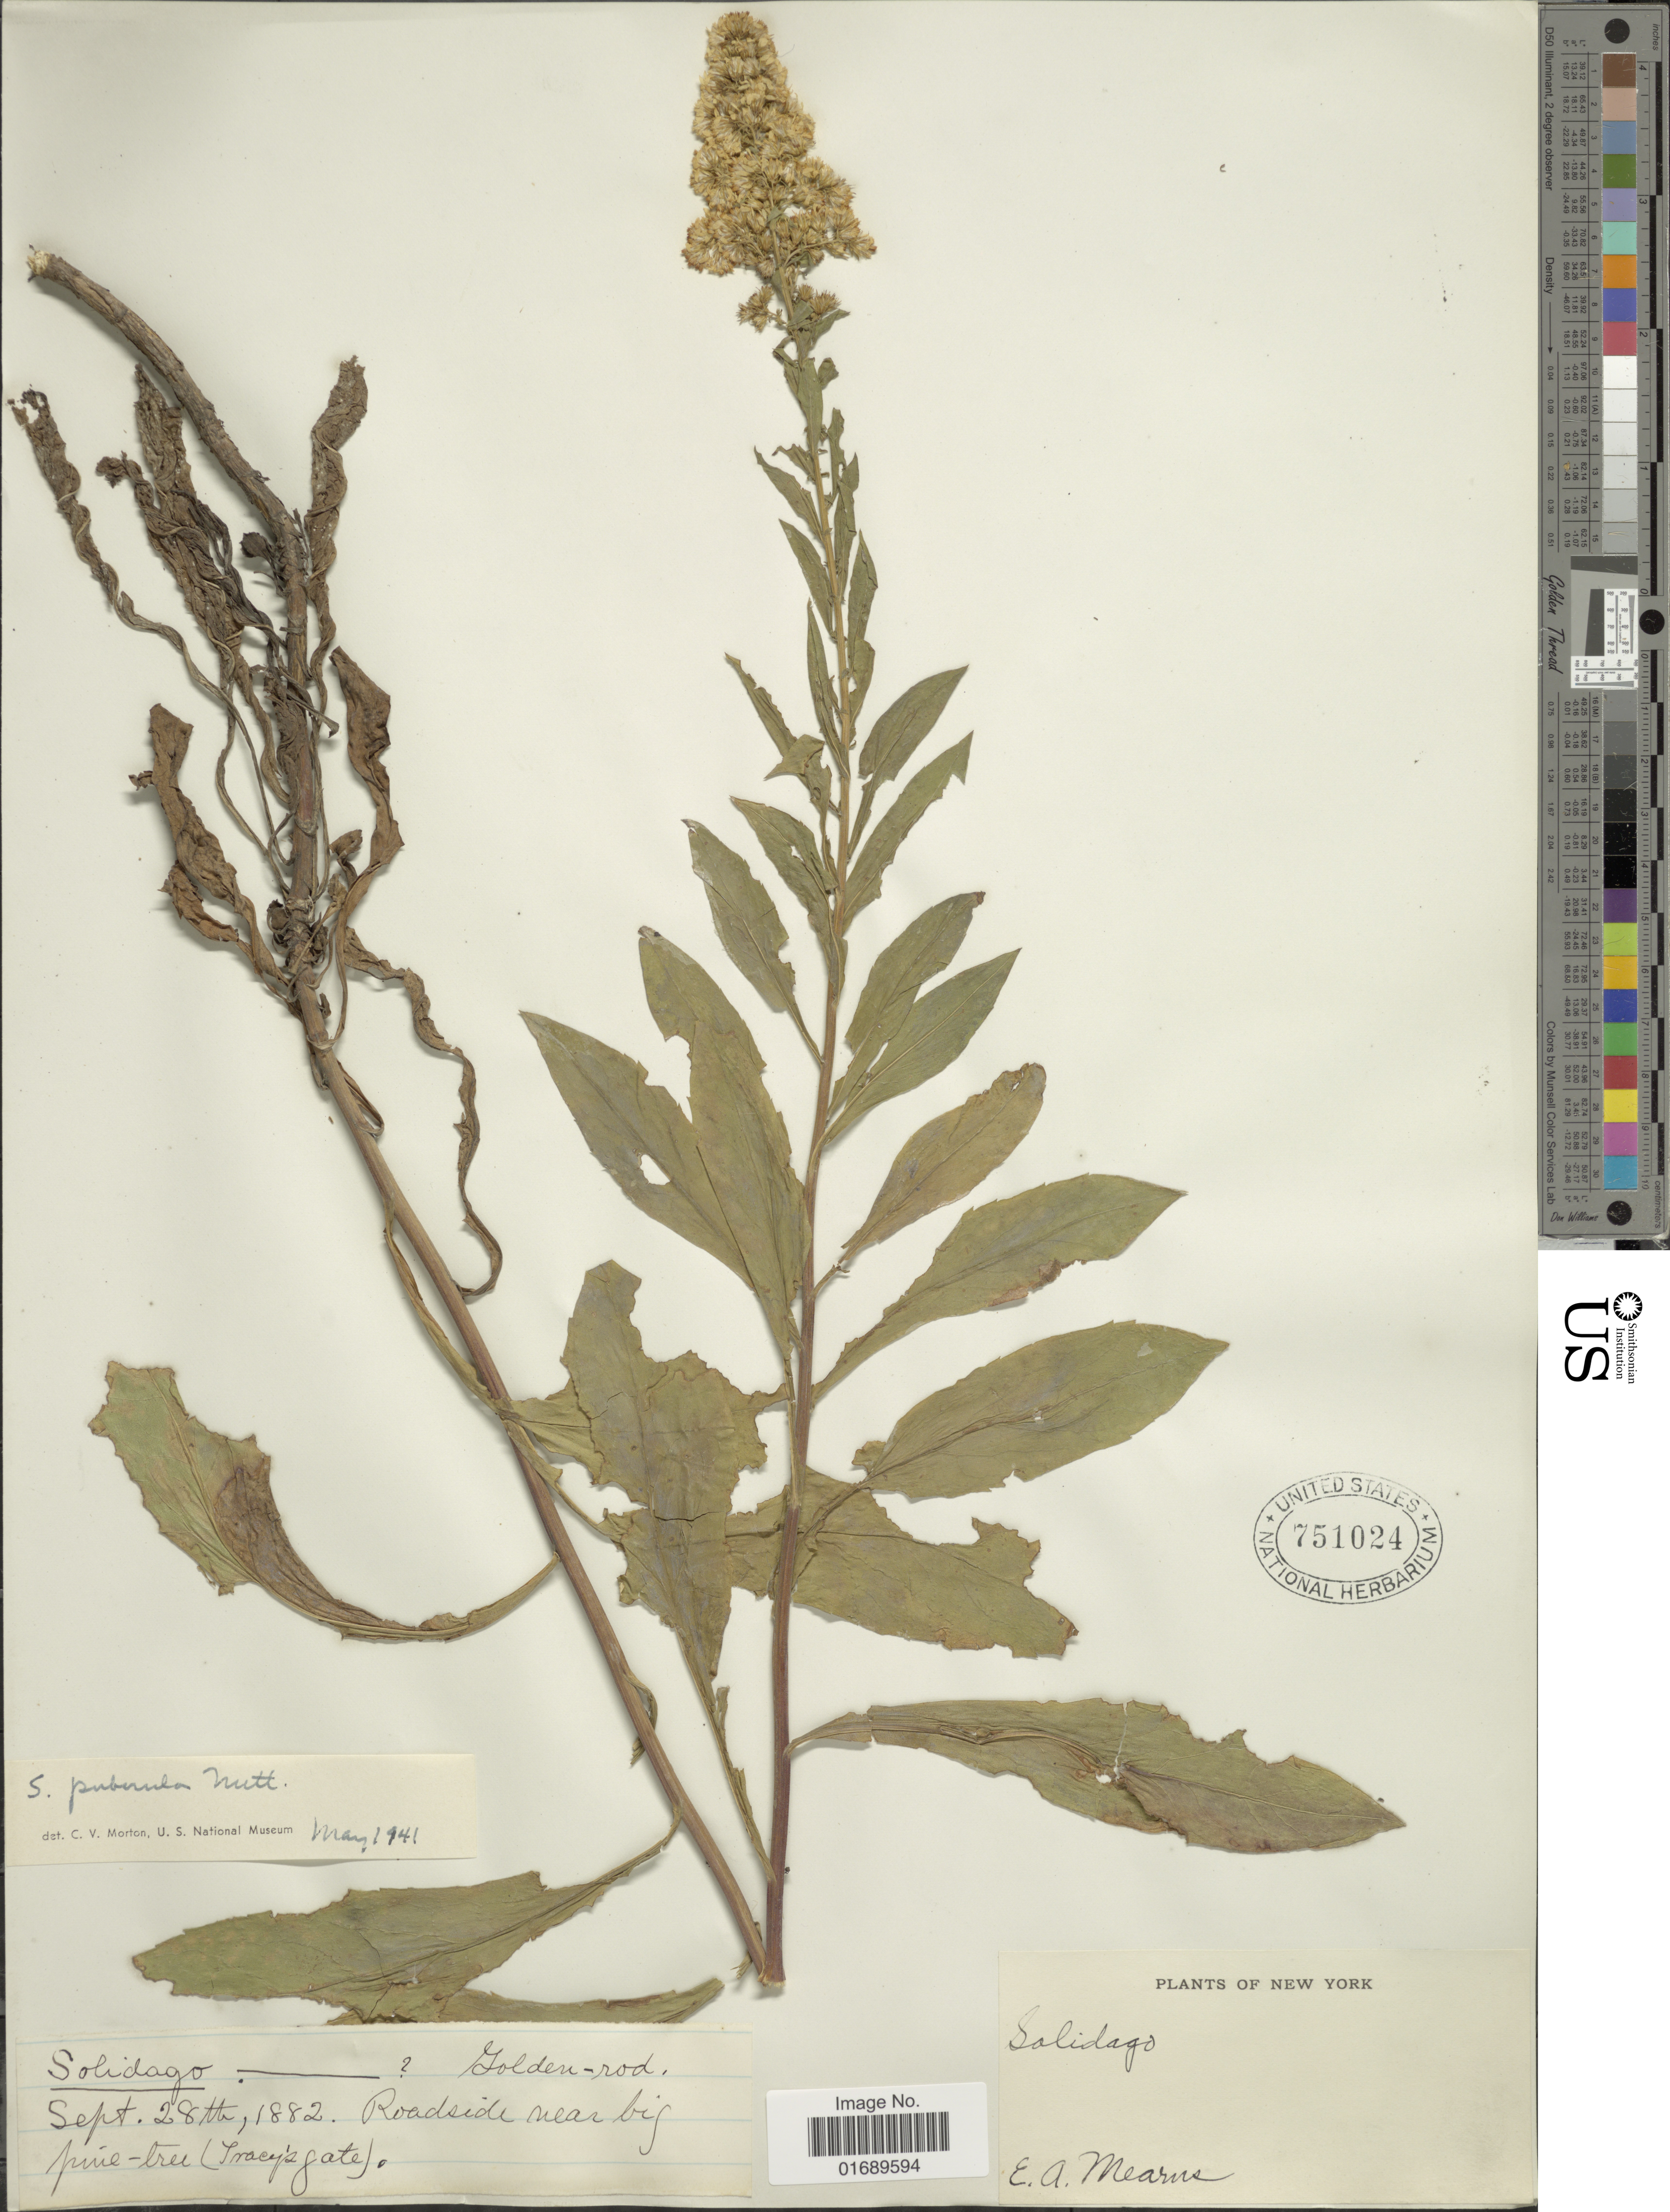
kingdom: Plantae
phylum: Tracheophyta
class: Magnoliopsida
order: Asterales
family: Asteraceae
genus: Solidago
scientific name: Solidago puberula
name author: Nutt.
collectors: E. A. Mearns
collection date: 1882-09-28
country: United States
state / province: New York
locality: Roadside near big pine-tree (Tracy's Gate)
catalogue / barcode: US 751024